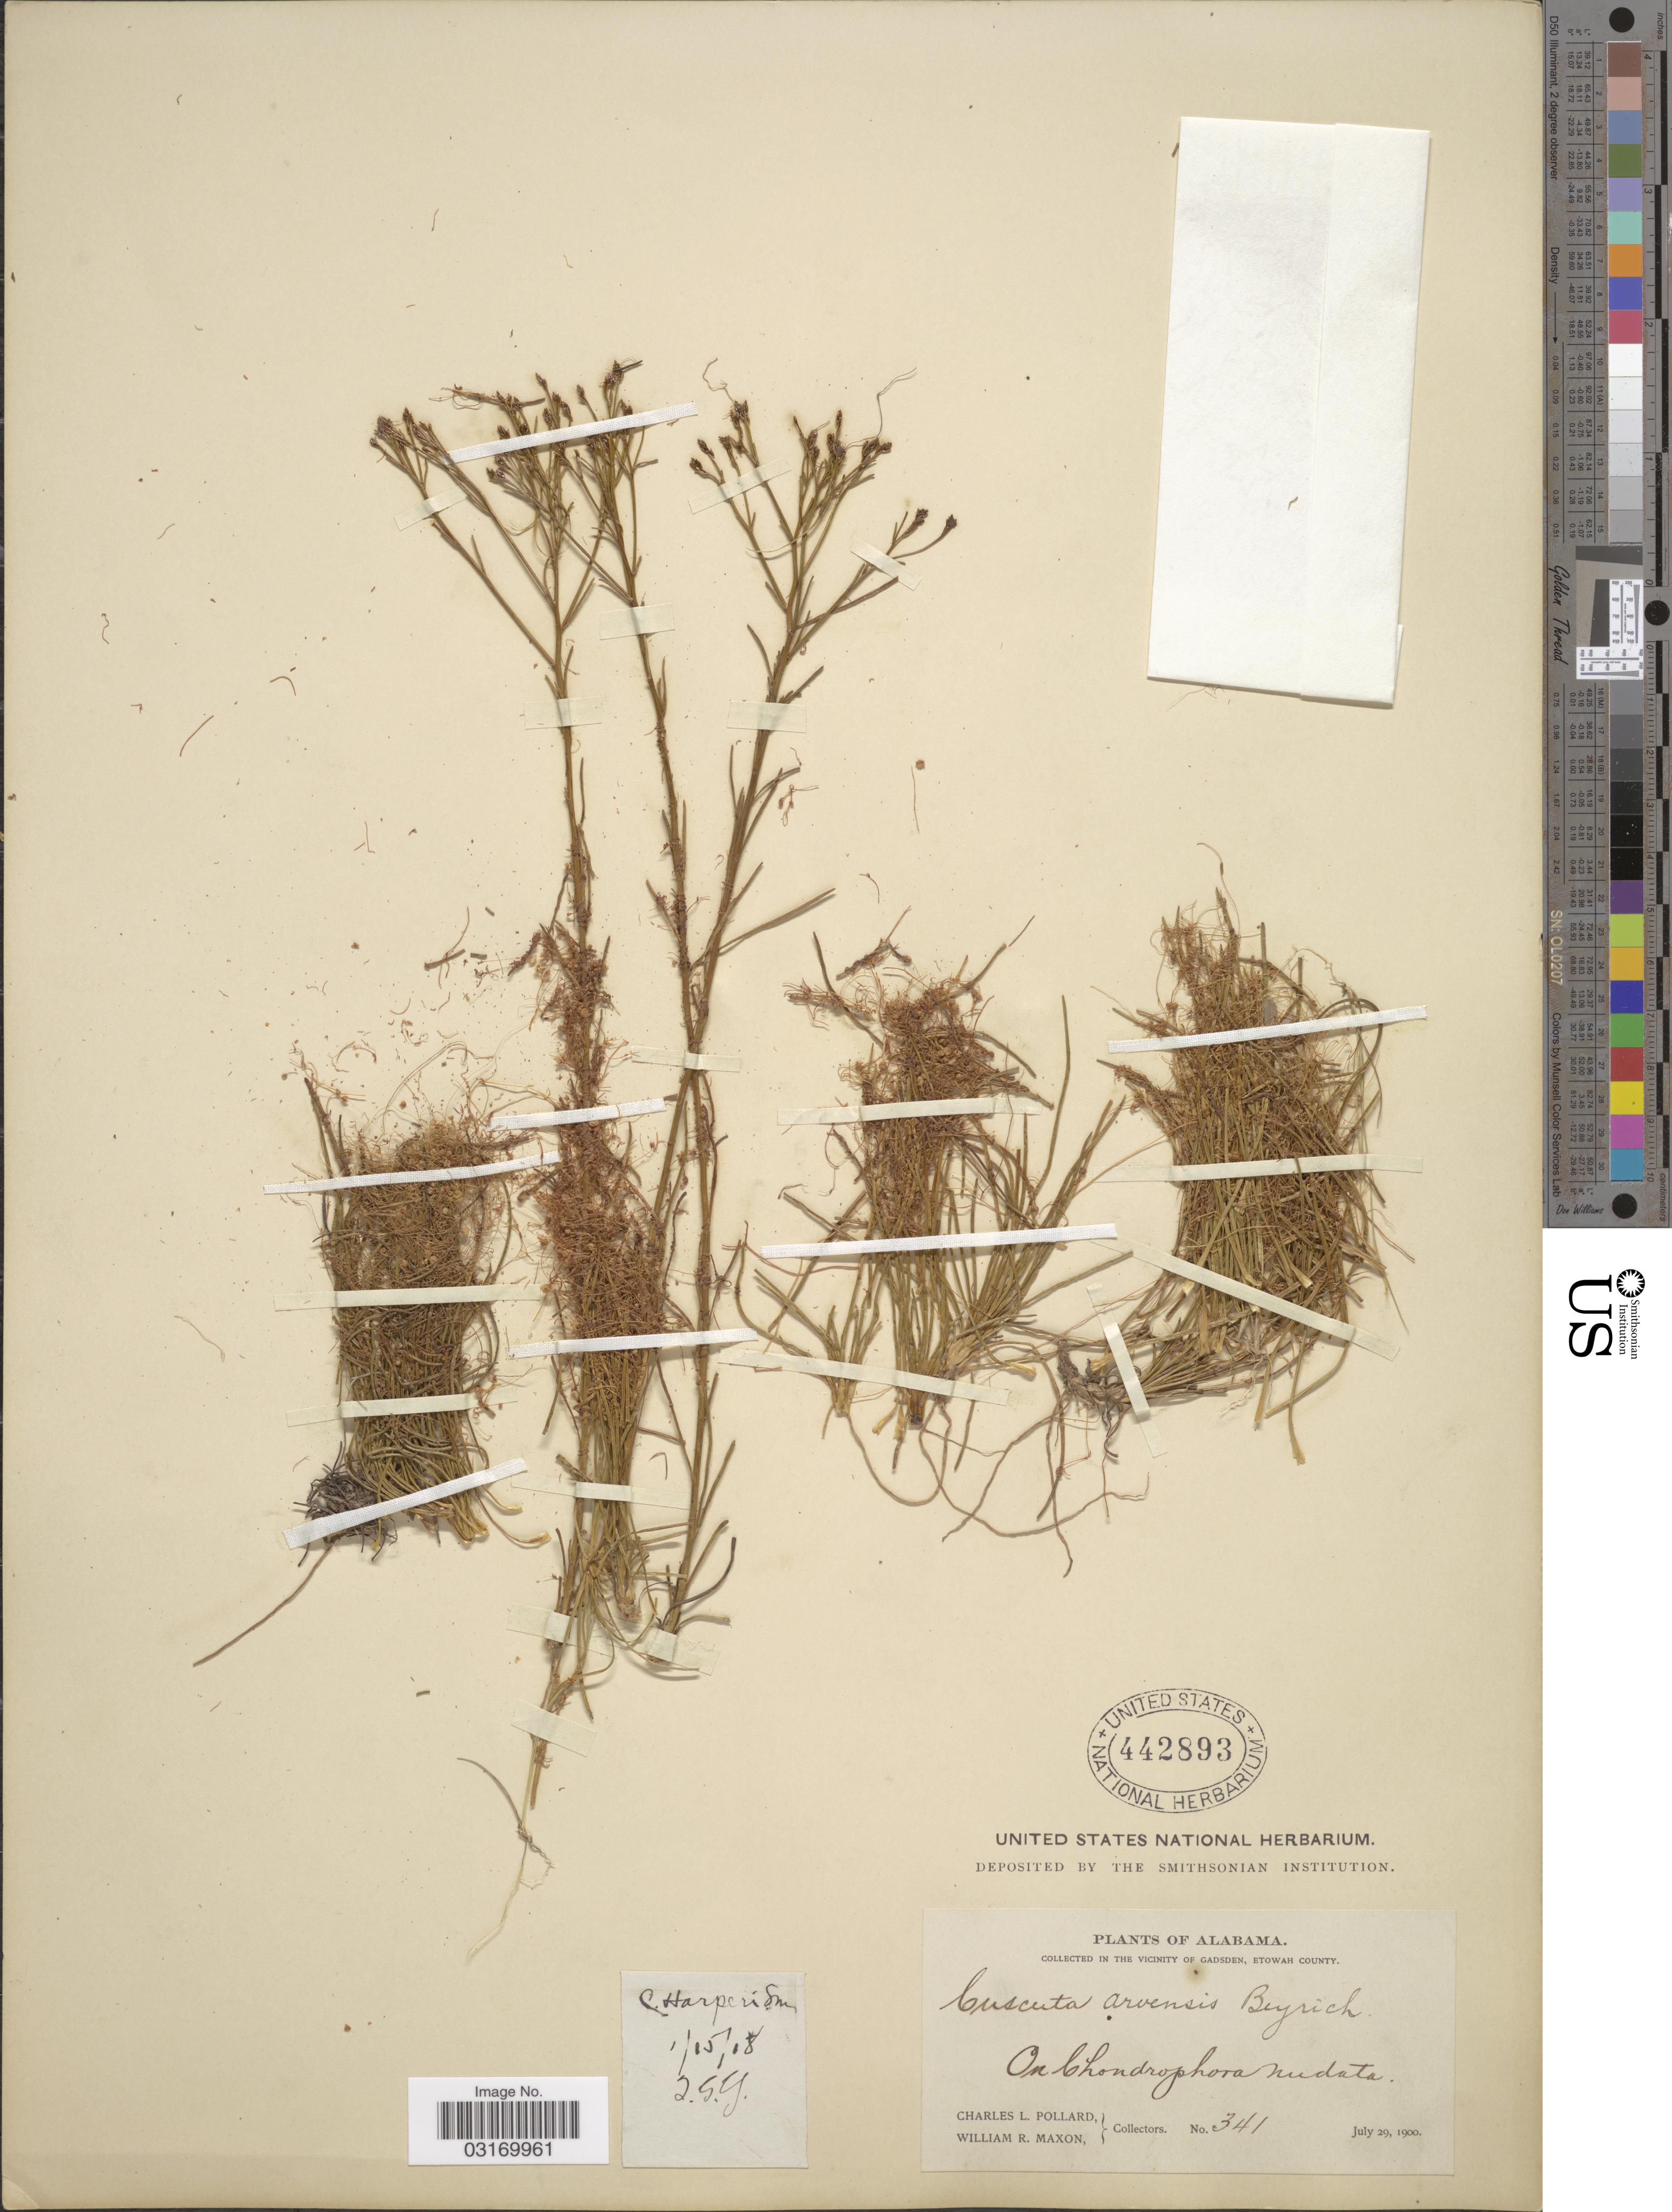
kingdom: Plantae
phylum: Tracheophyta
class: Magnoliopsida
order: Solanales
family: Convolvulaceae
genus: Cuscuta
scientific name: Cuscuta harperi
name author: Small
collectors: C. L. Pollard & W. R. Maxon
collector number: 341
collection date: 1900-07-29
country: United States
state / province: Alabama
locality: In the vicinity of Gadsden, Etowah County. On Chondrophora nudata.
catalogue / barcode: US 442893